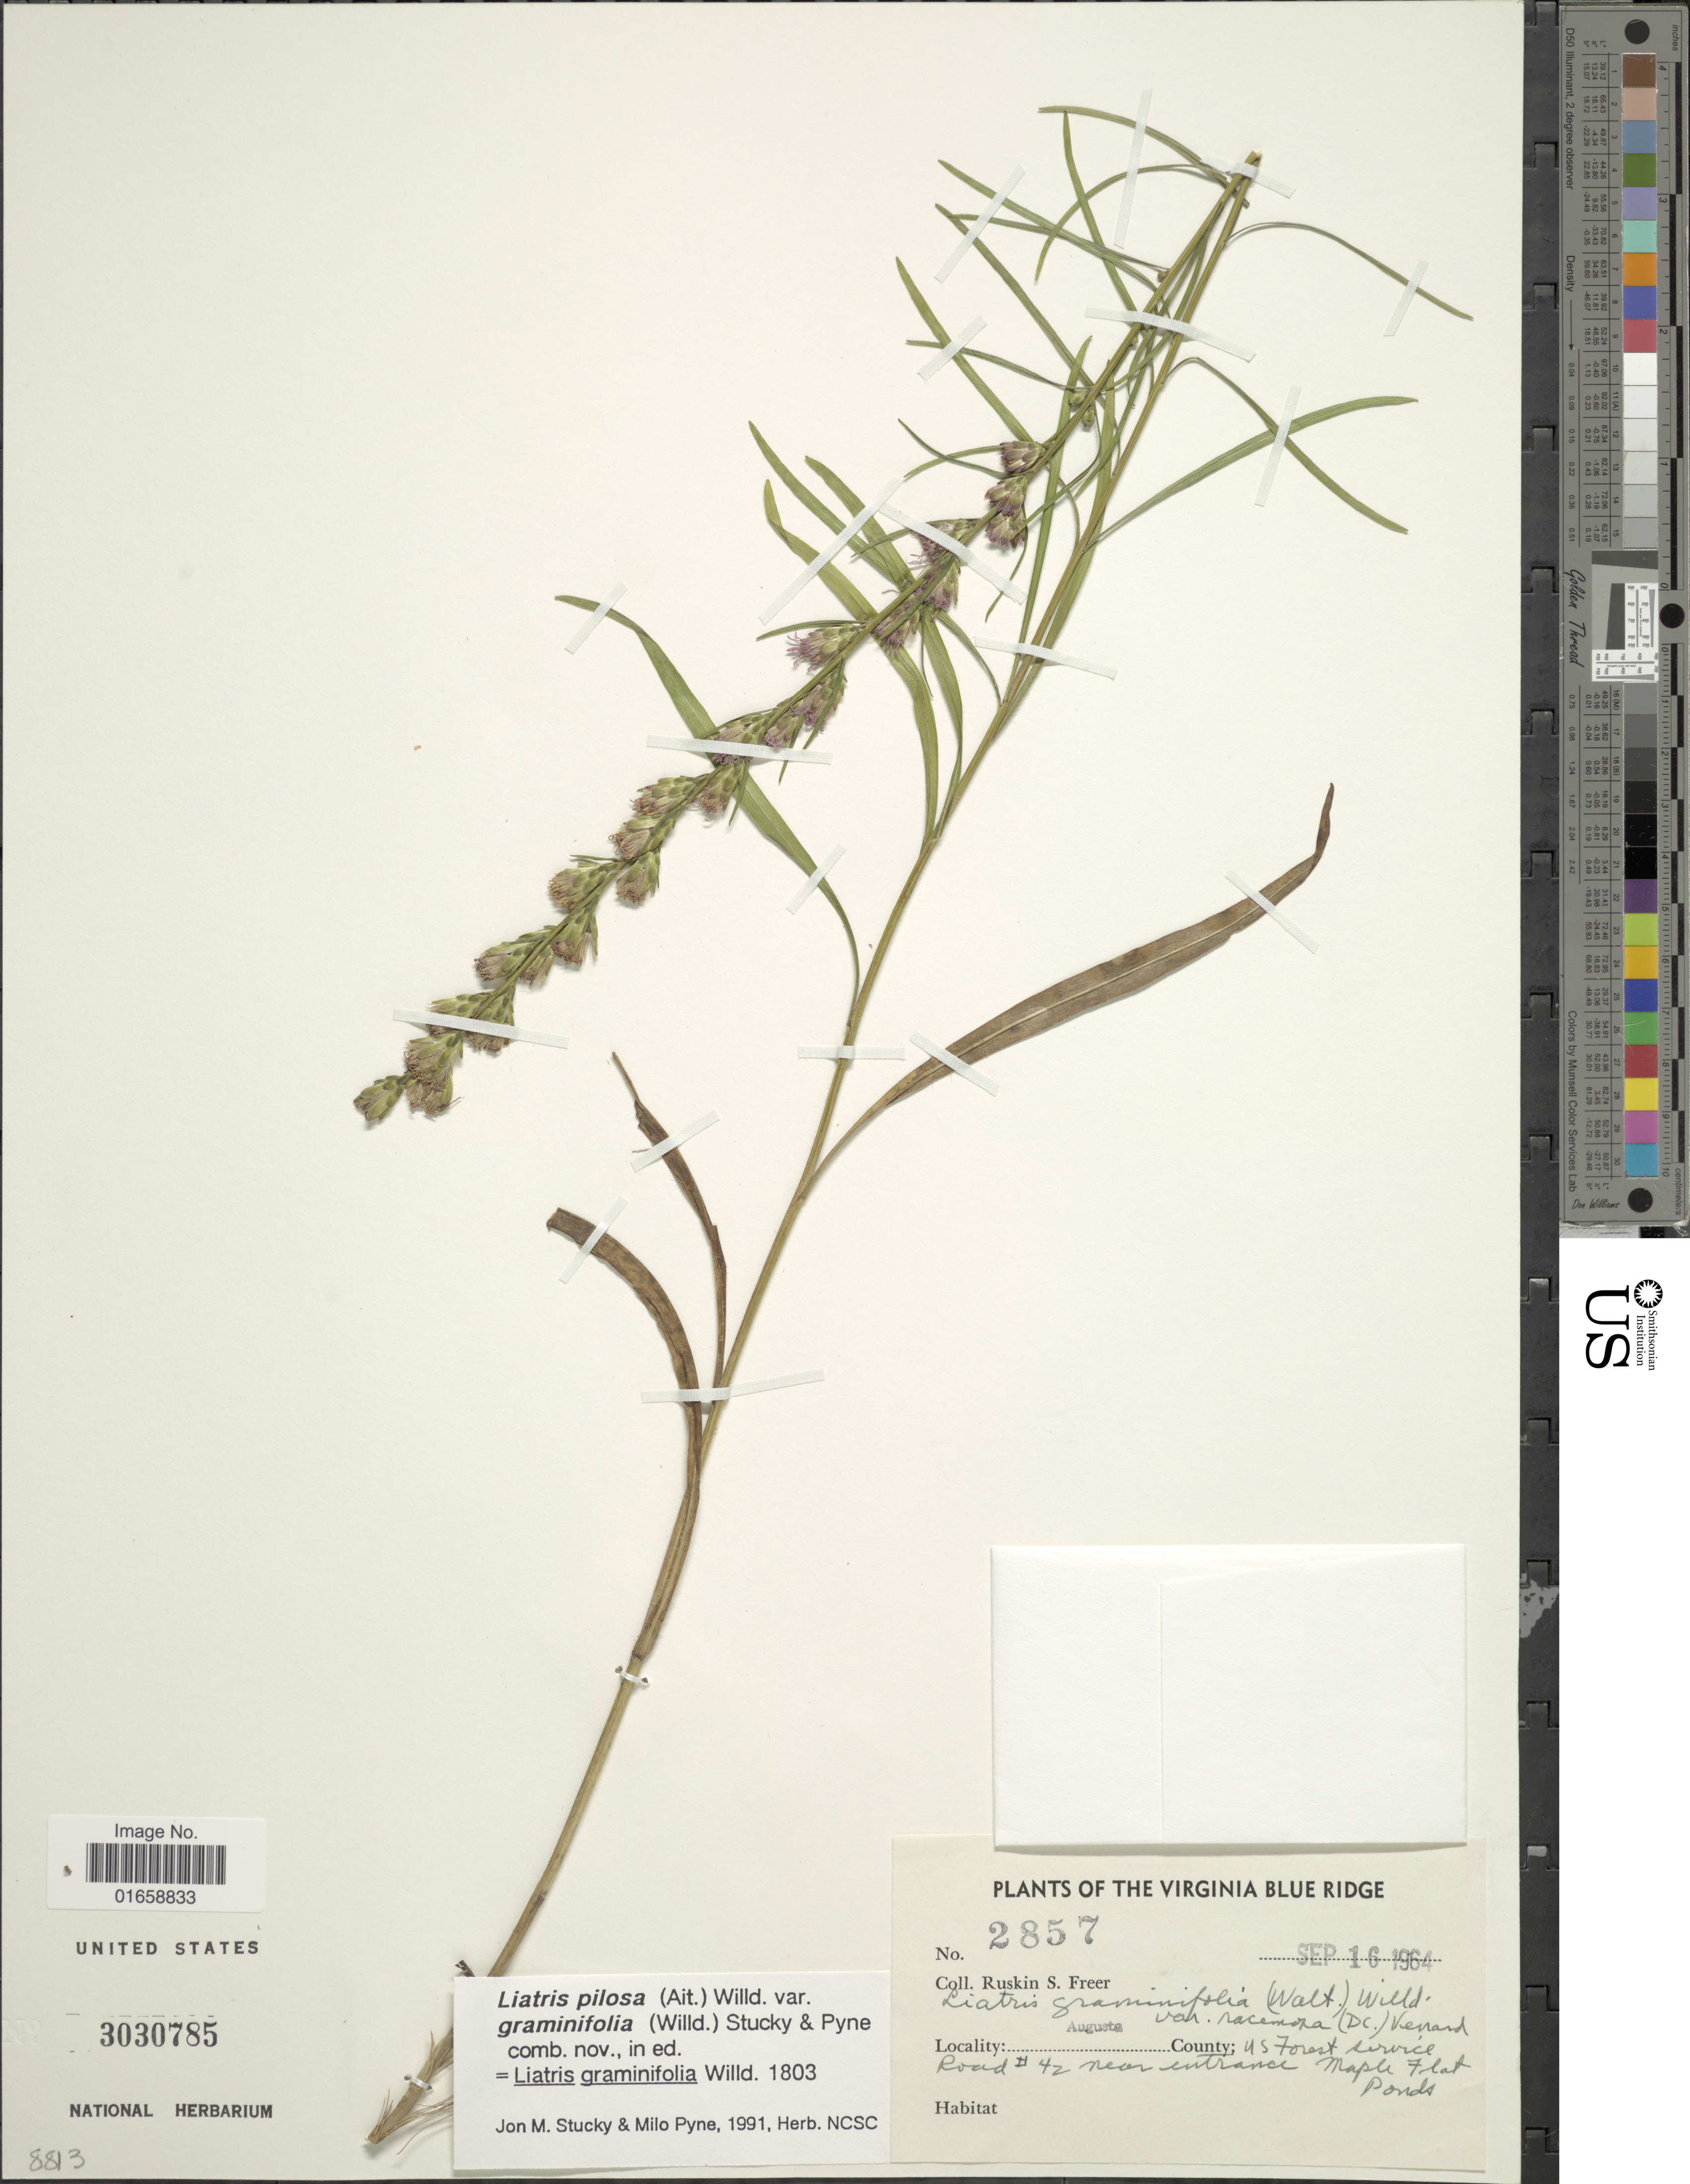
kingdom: Plantae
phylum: Tracheophyta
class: Magnoliopsida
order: Asterales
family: Asteraceae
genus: Liatris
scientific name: Liatris pilosa var. graminifolia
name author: Willd.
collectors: R. Freer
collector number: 2857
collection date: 1964-09-16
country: United States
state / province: Virginia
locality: The Virginia Blue Ridge, U.S. Forest Service road #42 near entrance Maple Flat Ponds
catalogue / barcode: US 3030785